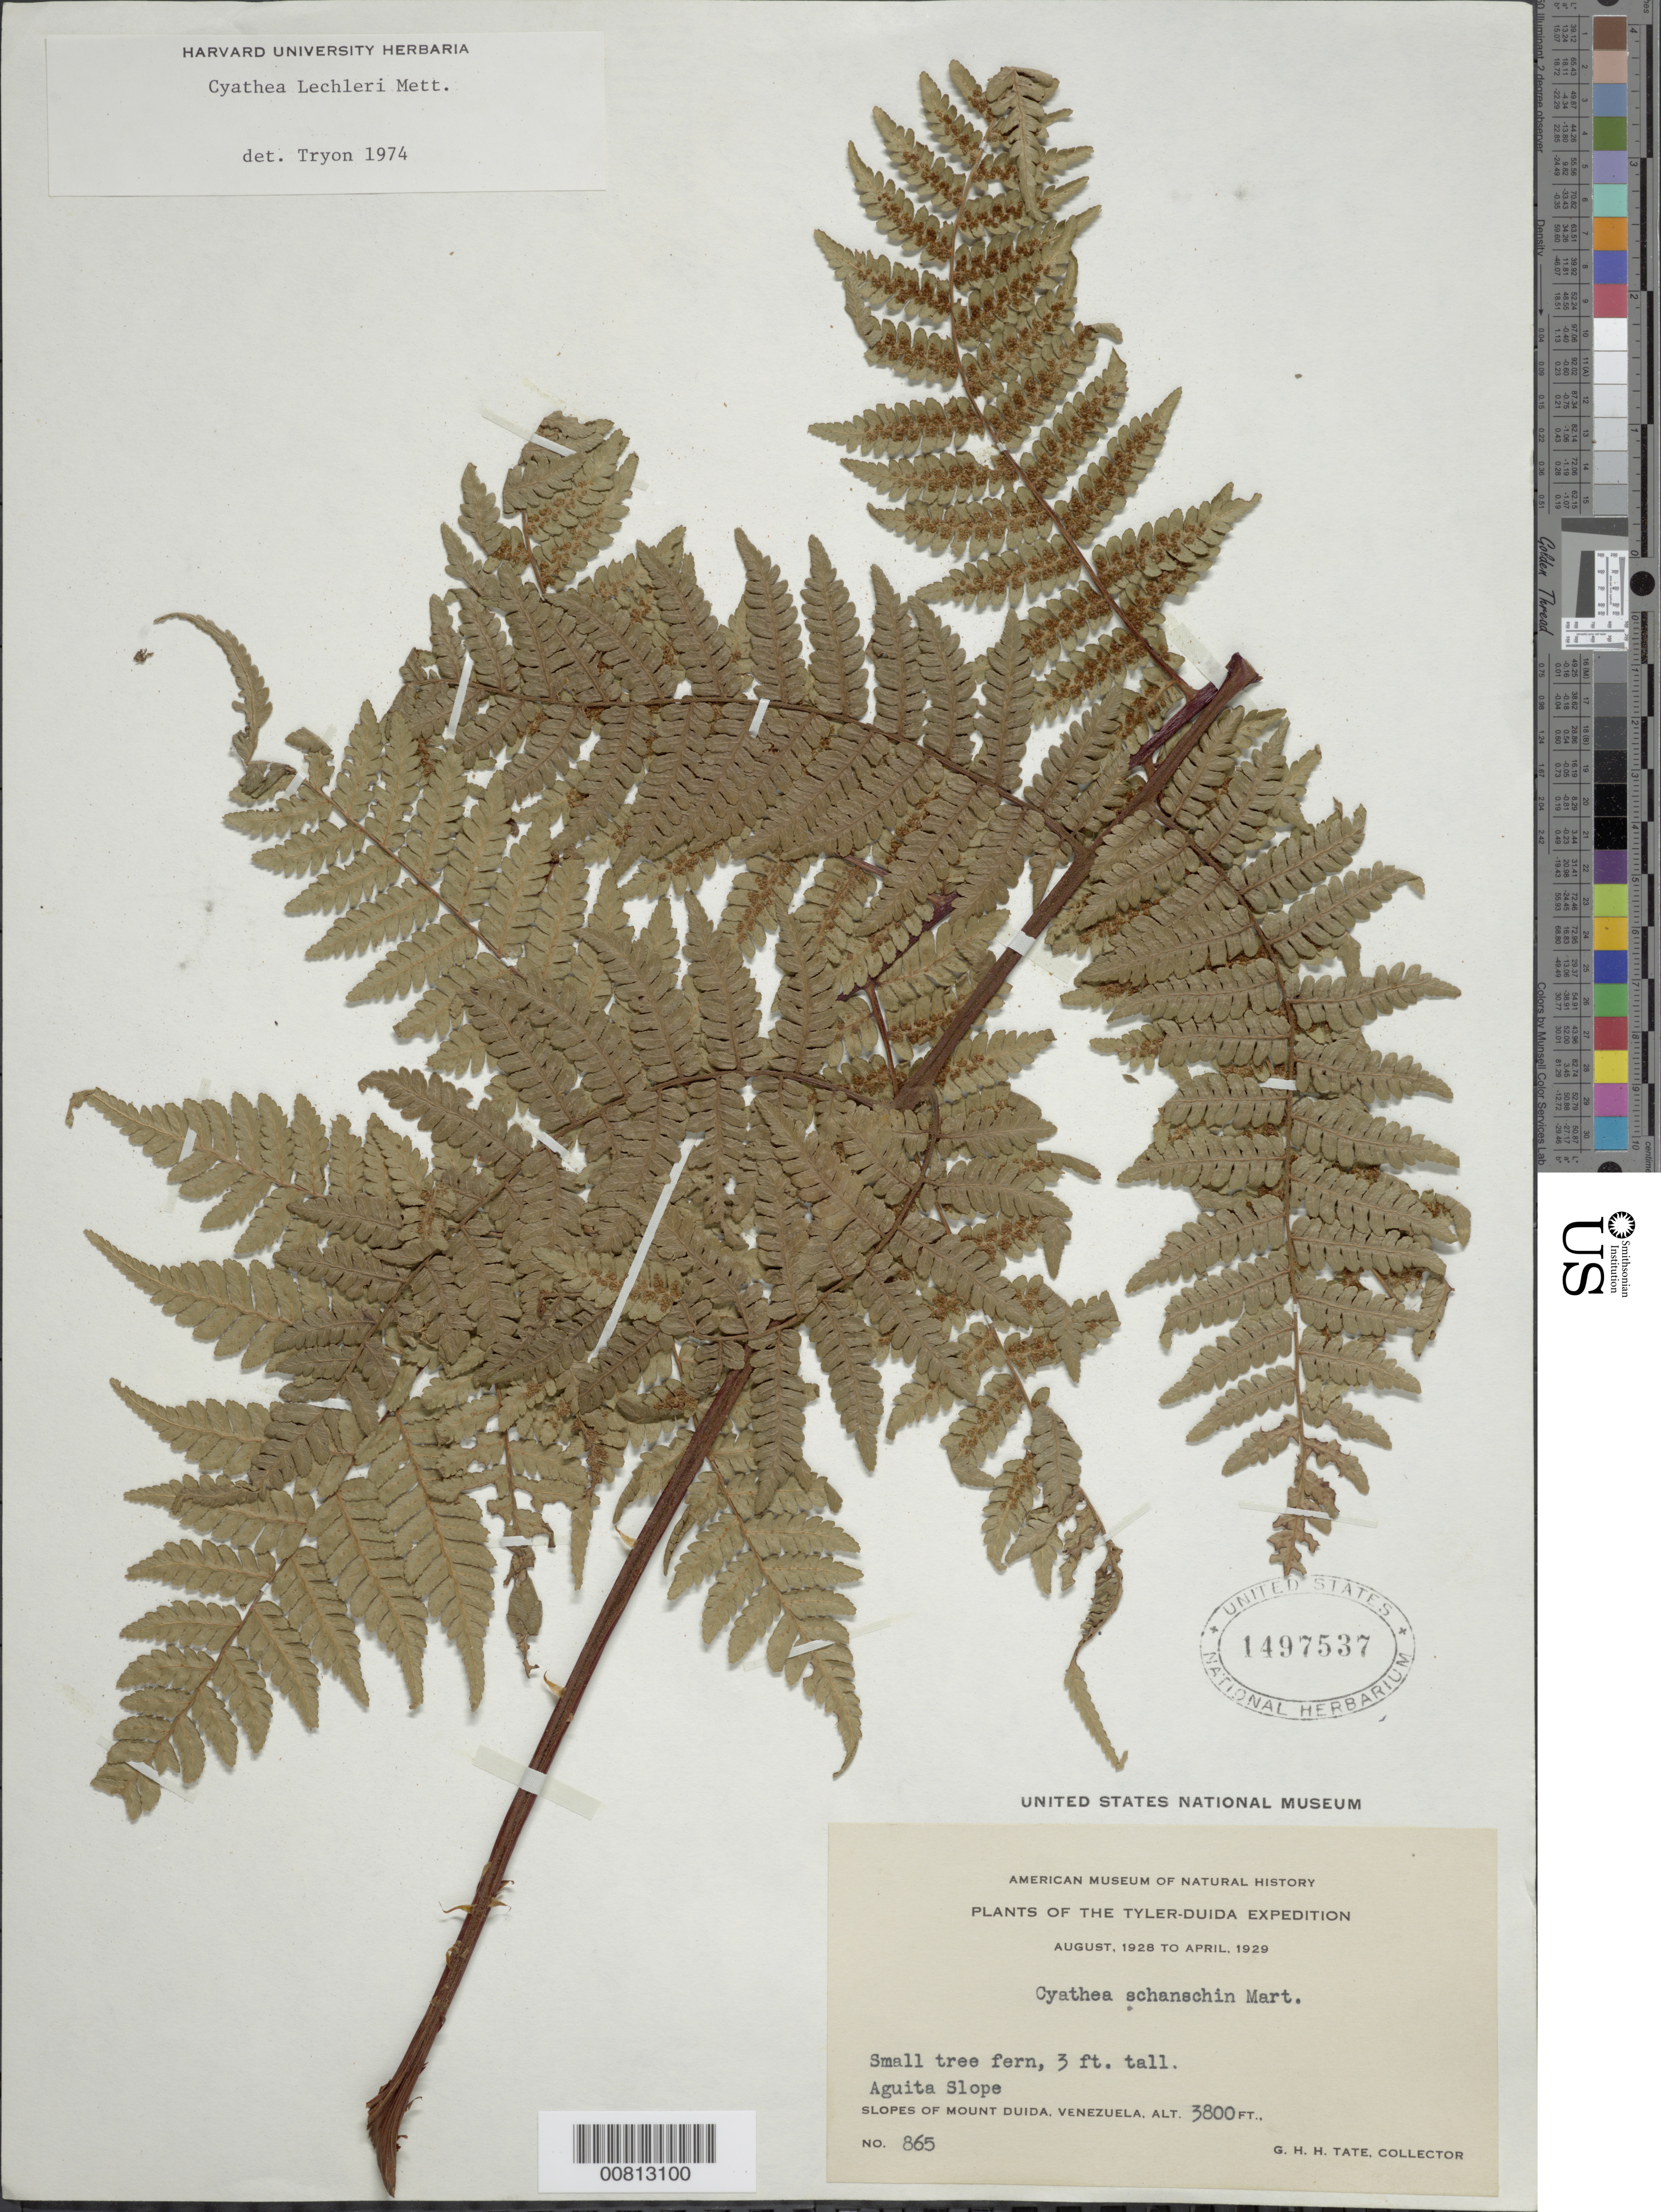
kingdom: Plantae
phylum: Tracheophyta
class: Polypodiopsida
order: Cyatheales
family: Cyatheaceae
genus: Cyathea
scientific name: Cyathea lechleri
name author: Mett.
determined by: Tryon, --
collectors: G. H. H.Tate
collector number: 865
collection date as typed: Aug-28 to Apr-29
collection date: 1928-08/1929-04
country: Venezuela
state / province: Amazonas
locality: Aquita, slopes of Mt. Duida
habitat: Mountain slope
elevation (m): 1158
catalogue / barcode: US 1497537